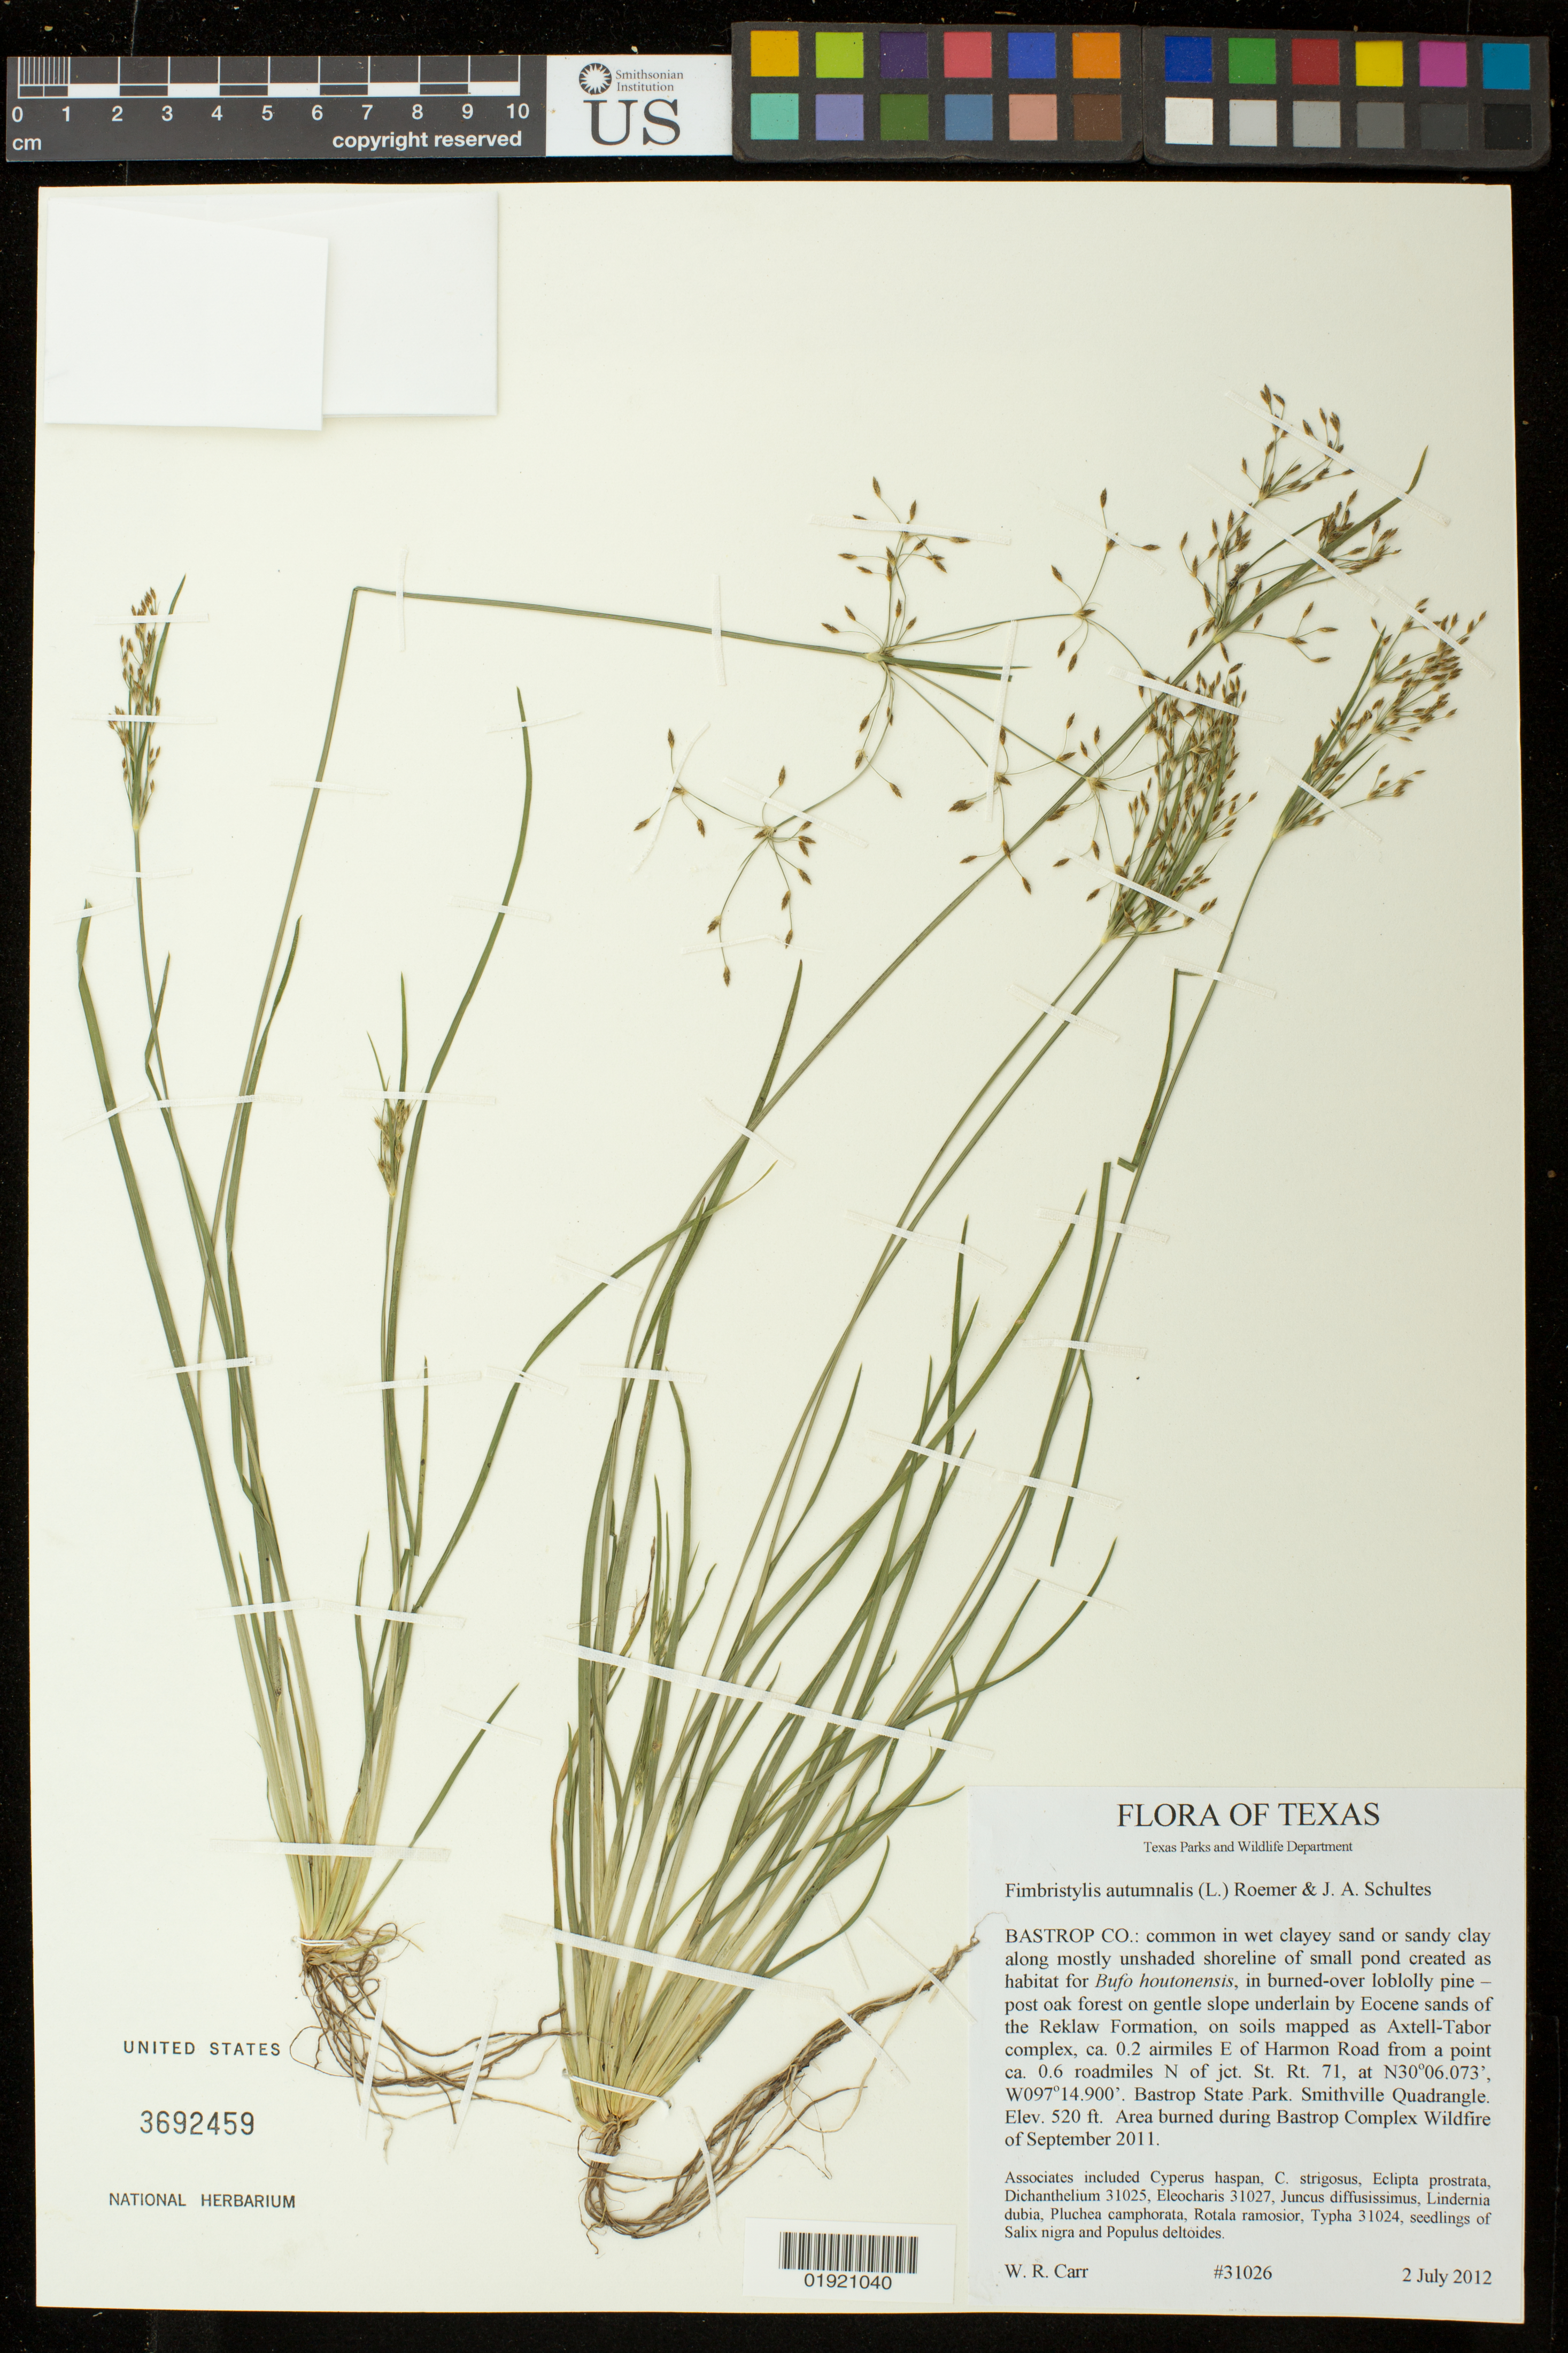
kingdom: Plantae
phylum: Tracheophyta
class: Liliopsida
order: Poales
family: Cyperaceae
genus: Fimbristylis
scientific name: Fimbristylis autumnalis (L.) Roem. & Schult.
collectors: W. Carr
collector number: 31026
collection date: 2012-07-02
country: United States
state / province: Texas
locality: Bastrop Co.: ca. 0.2 airmiles E of Harmon Road from a point ca. 0.6 roadmiles N of jct. St. Rt. 71, Bastrop State Park. Smithville NW Quadrangle. Area burned during Bastrop Complex Wildfire of September 2011.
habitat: Common in moist clayey sand or sandy clay along mostly unshaded shoreline of small pond created as habitat for Bufo Houtonensis, in burned-over loblolly pine - post oak forest on gentle slope underlain by Eocene sands of the Reklaw Formation, on soils mapped as Axtell-Tabor complex.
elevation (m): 158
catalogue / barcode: US 3692459